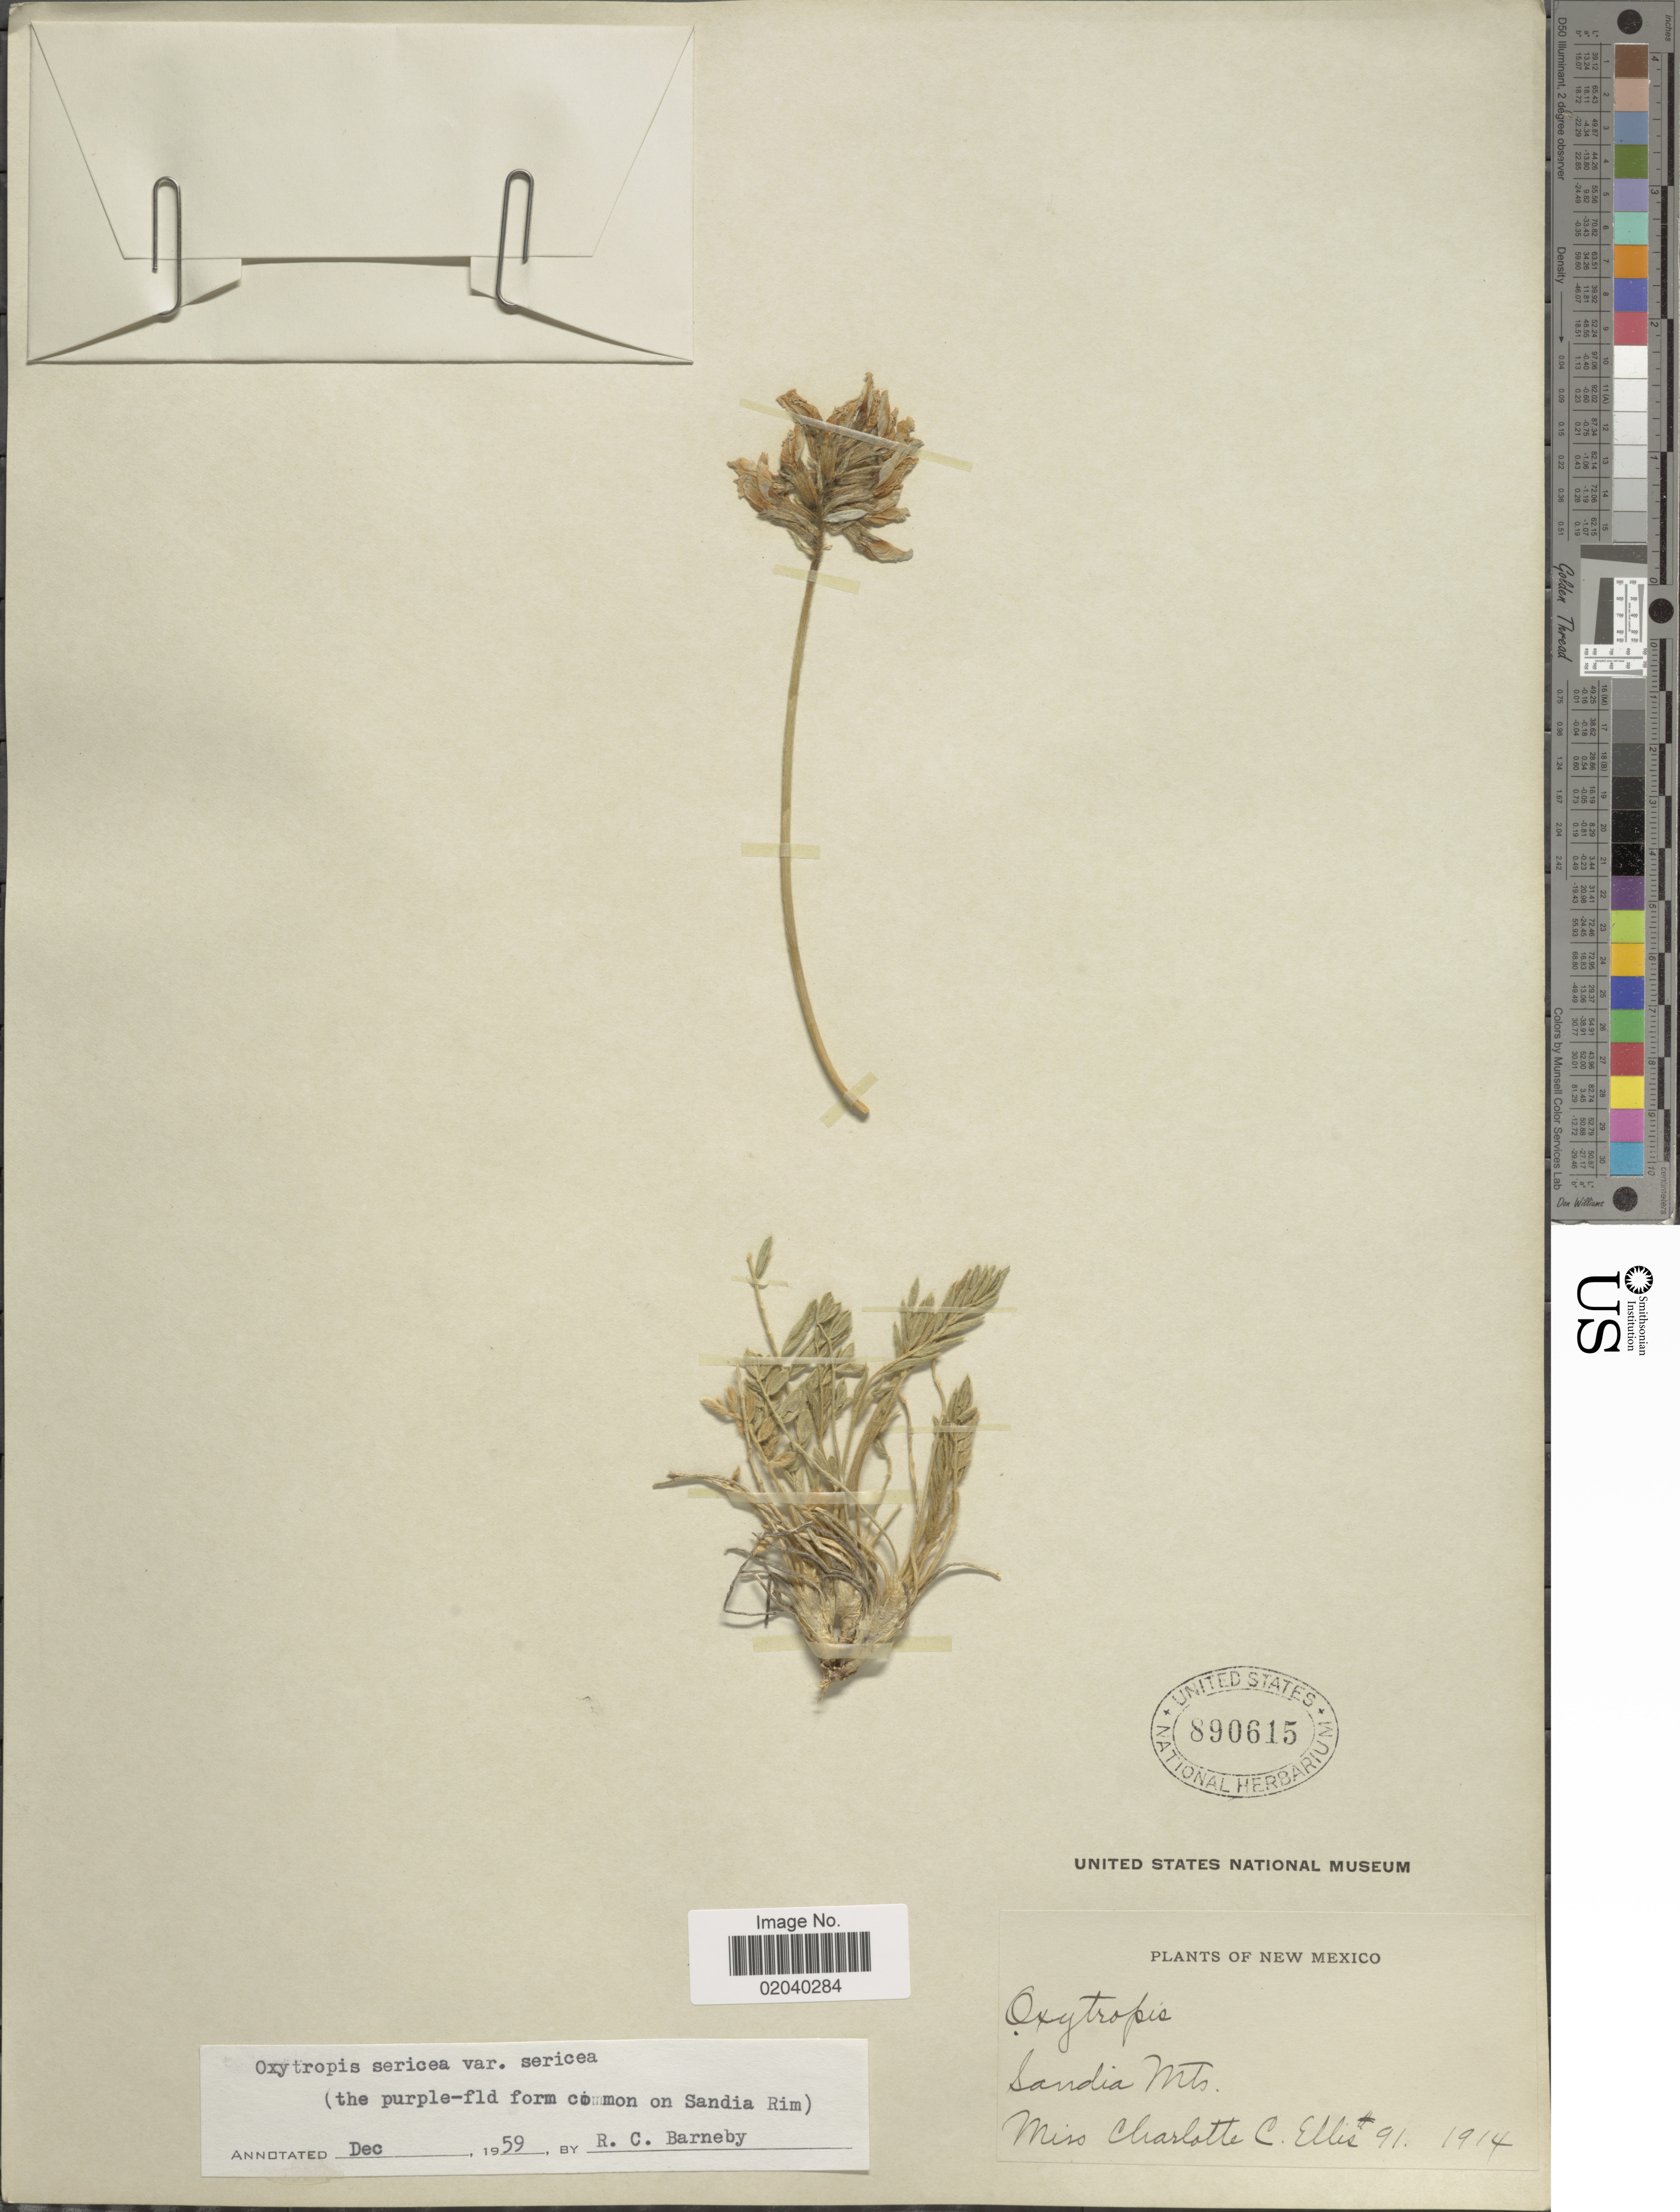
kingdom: Plantae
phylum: Tracheophyta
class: Magnoliopsida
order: Fabales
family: Fabaceae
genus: Oxytropis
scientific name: Oxytropis sericea var. sericea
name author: Nutt.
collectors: C. C. Ellis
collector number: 91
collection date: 1914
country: United States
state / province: New Mexico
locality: Sandia Mts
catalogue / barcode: US 890615